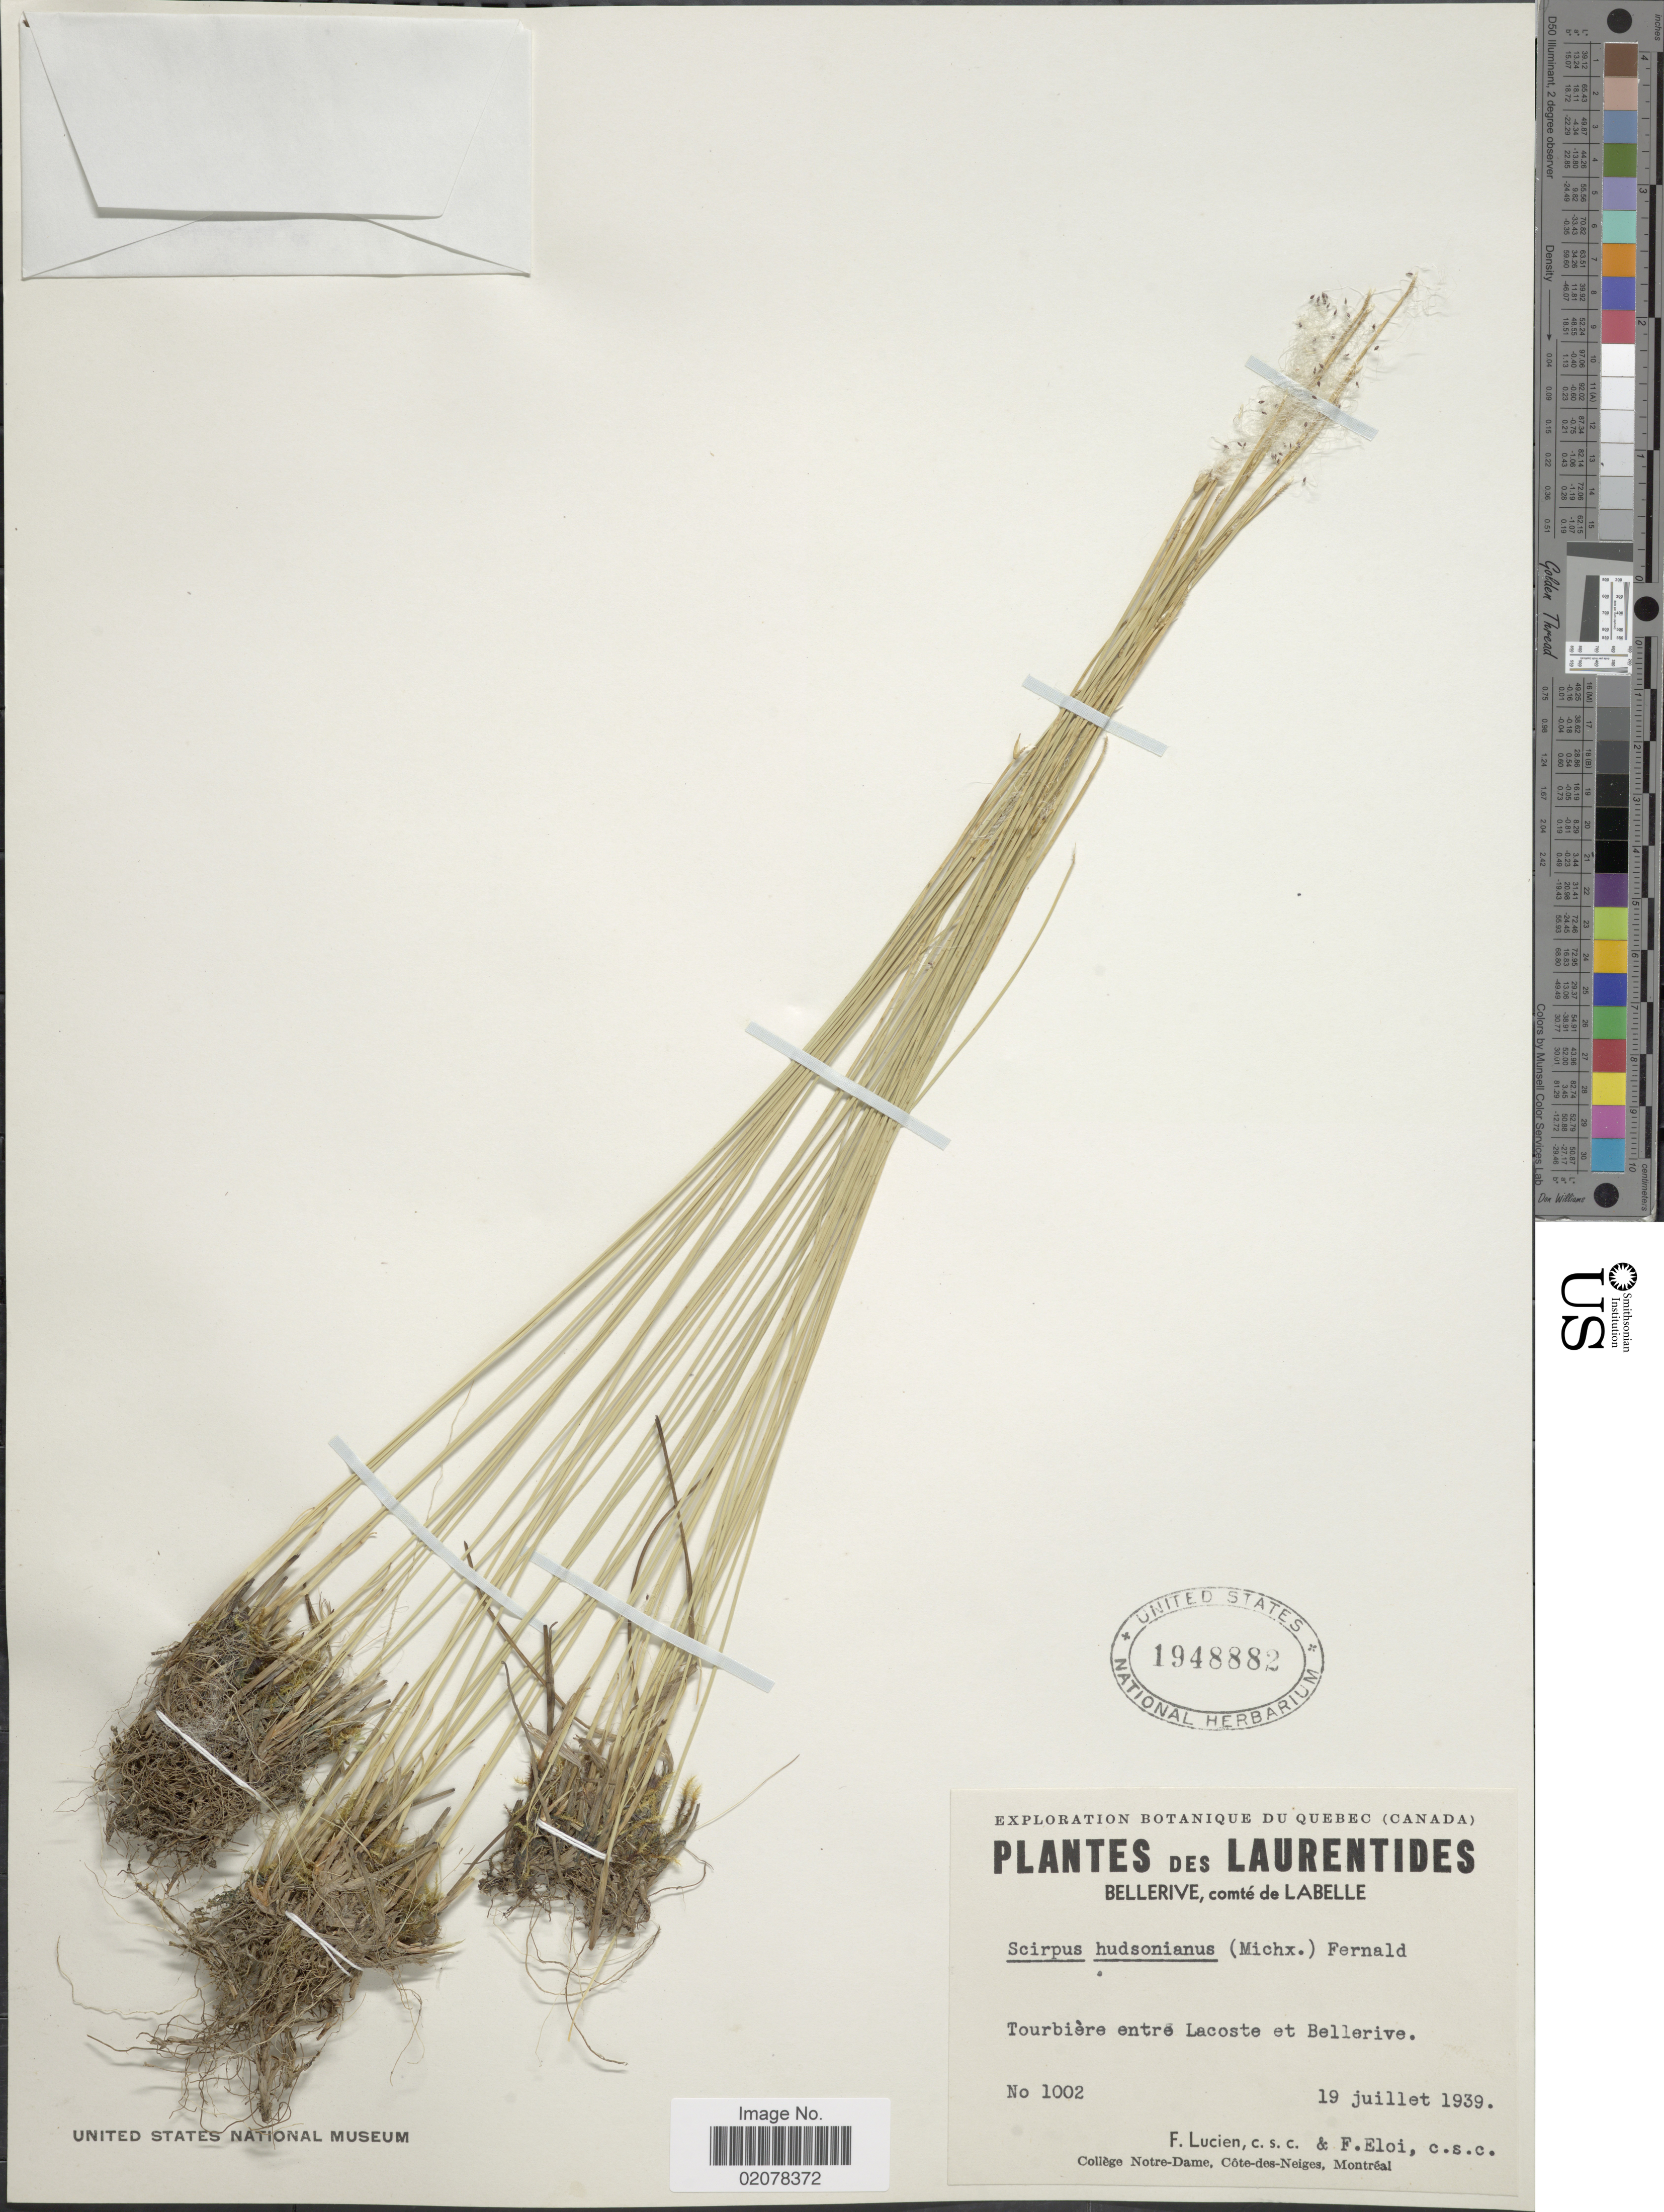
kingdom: Plantae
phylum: Tracheophyta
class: Liliopsida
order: Poales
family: Cyperaceae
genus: Trichophorum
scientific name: Trichophorum alpinum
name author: (L.) Pers.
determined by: Strong, M. T., (US), Smithsonian Institution - National Museum of Natural History (UNITED STATES)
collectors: F. Lucien & F. Eloi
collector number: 1002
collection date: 1939-07-19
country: Canada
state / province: Quebec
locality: Laurentides, Bellerive, comte de Labelle, Tourbiere entre Lacoste et Bellerive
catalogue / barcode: US 1948882